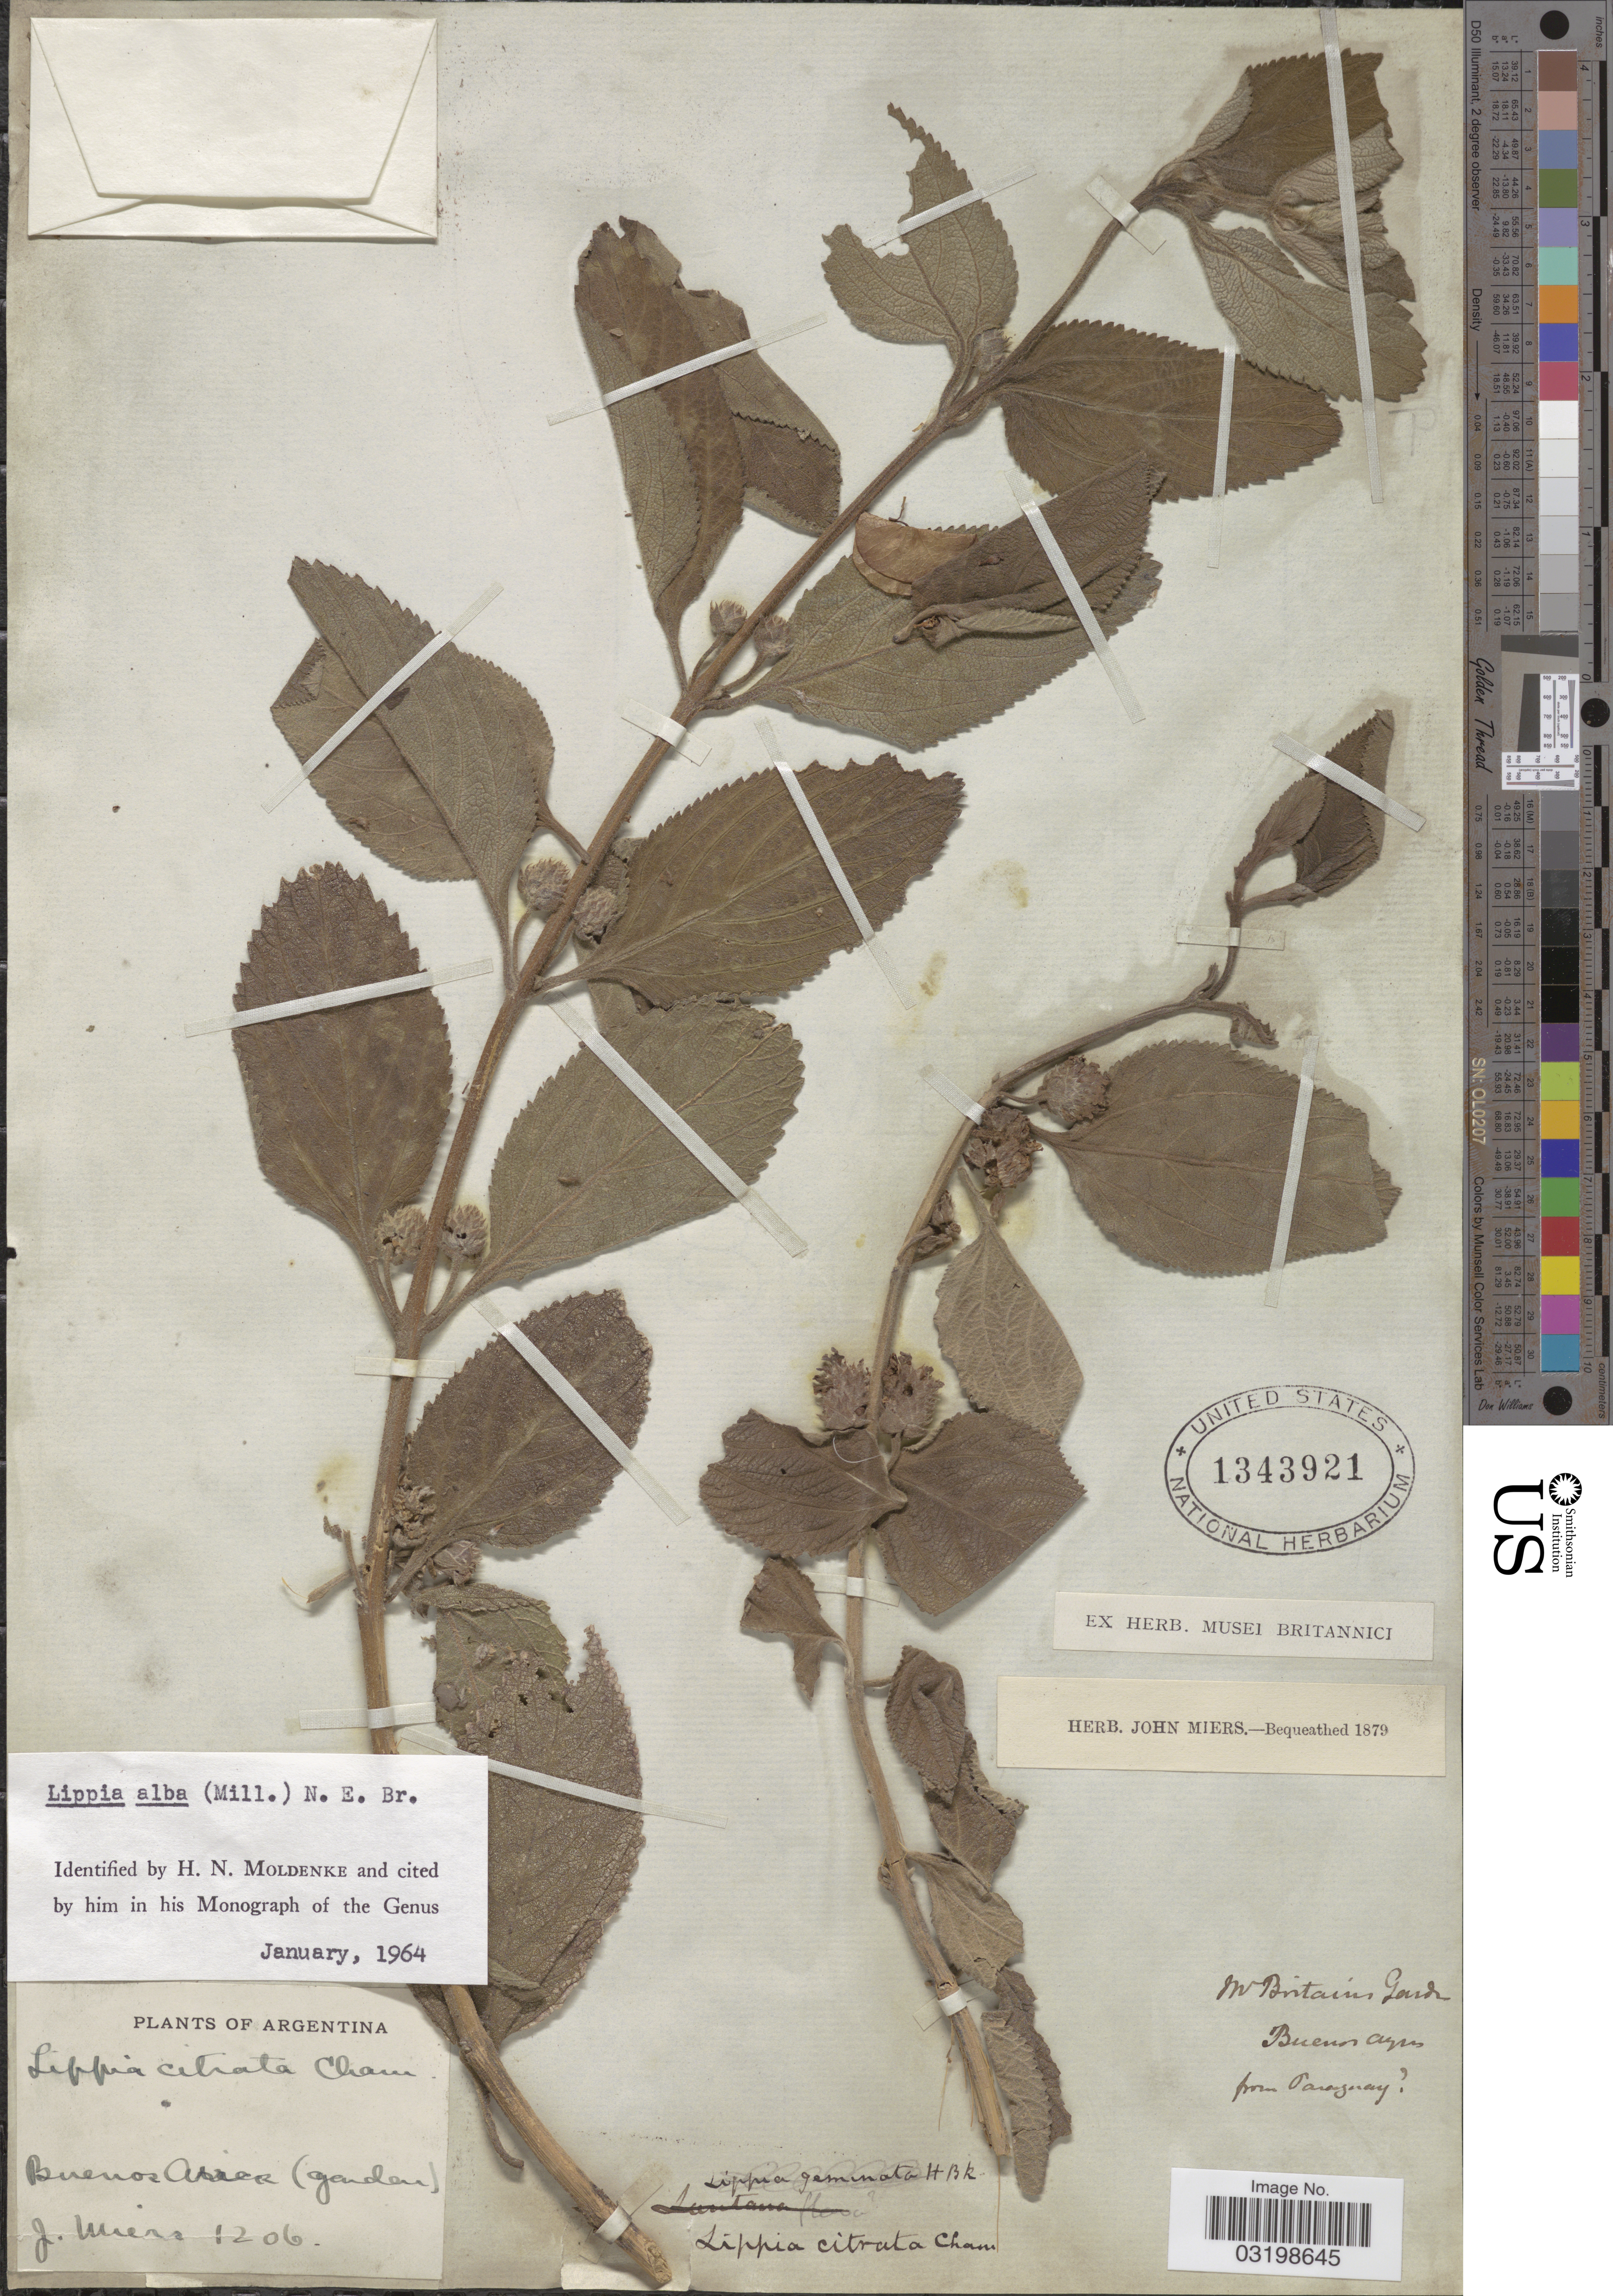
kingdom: Plantae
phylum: Tracheophyta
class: Magnoliopsida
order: Lamiales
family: Verbenaceae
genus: Lippia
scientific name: Lippia alba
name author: (Mill.) N.E. Br. ex Britton & P. Wilson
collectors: J. Miers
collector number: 1206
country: Argentina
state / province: Buenos Aires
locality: Buenos Aires (garden).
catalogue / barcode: US 1343921